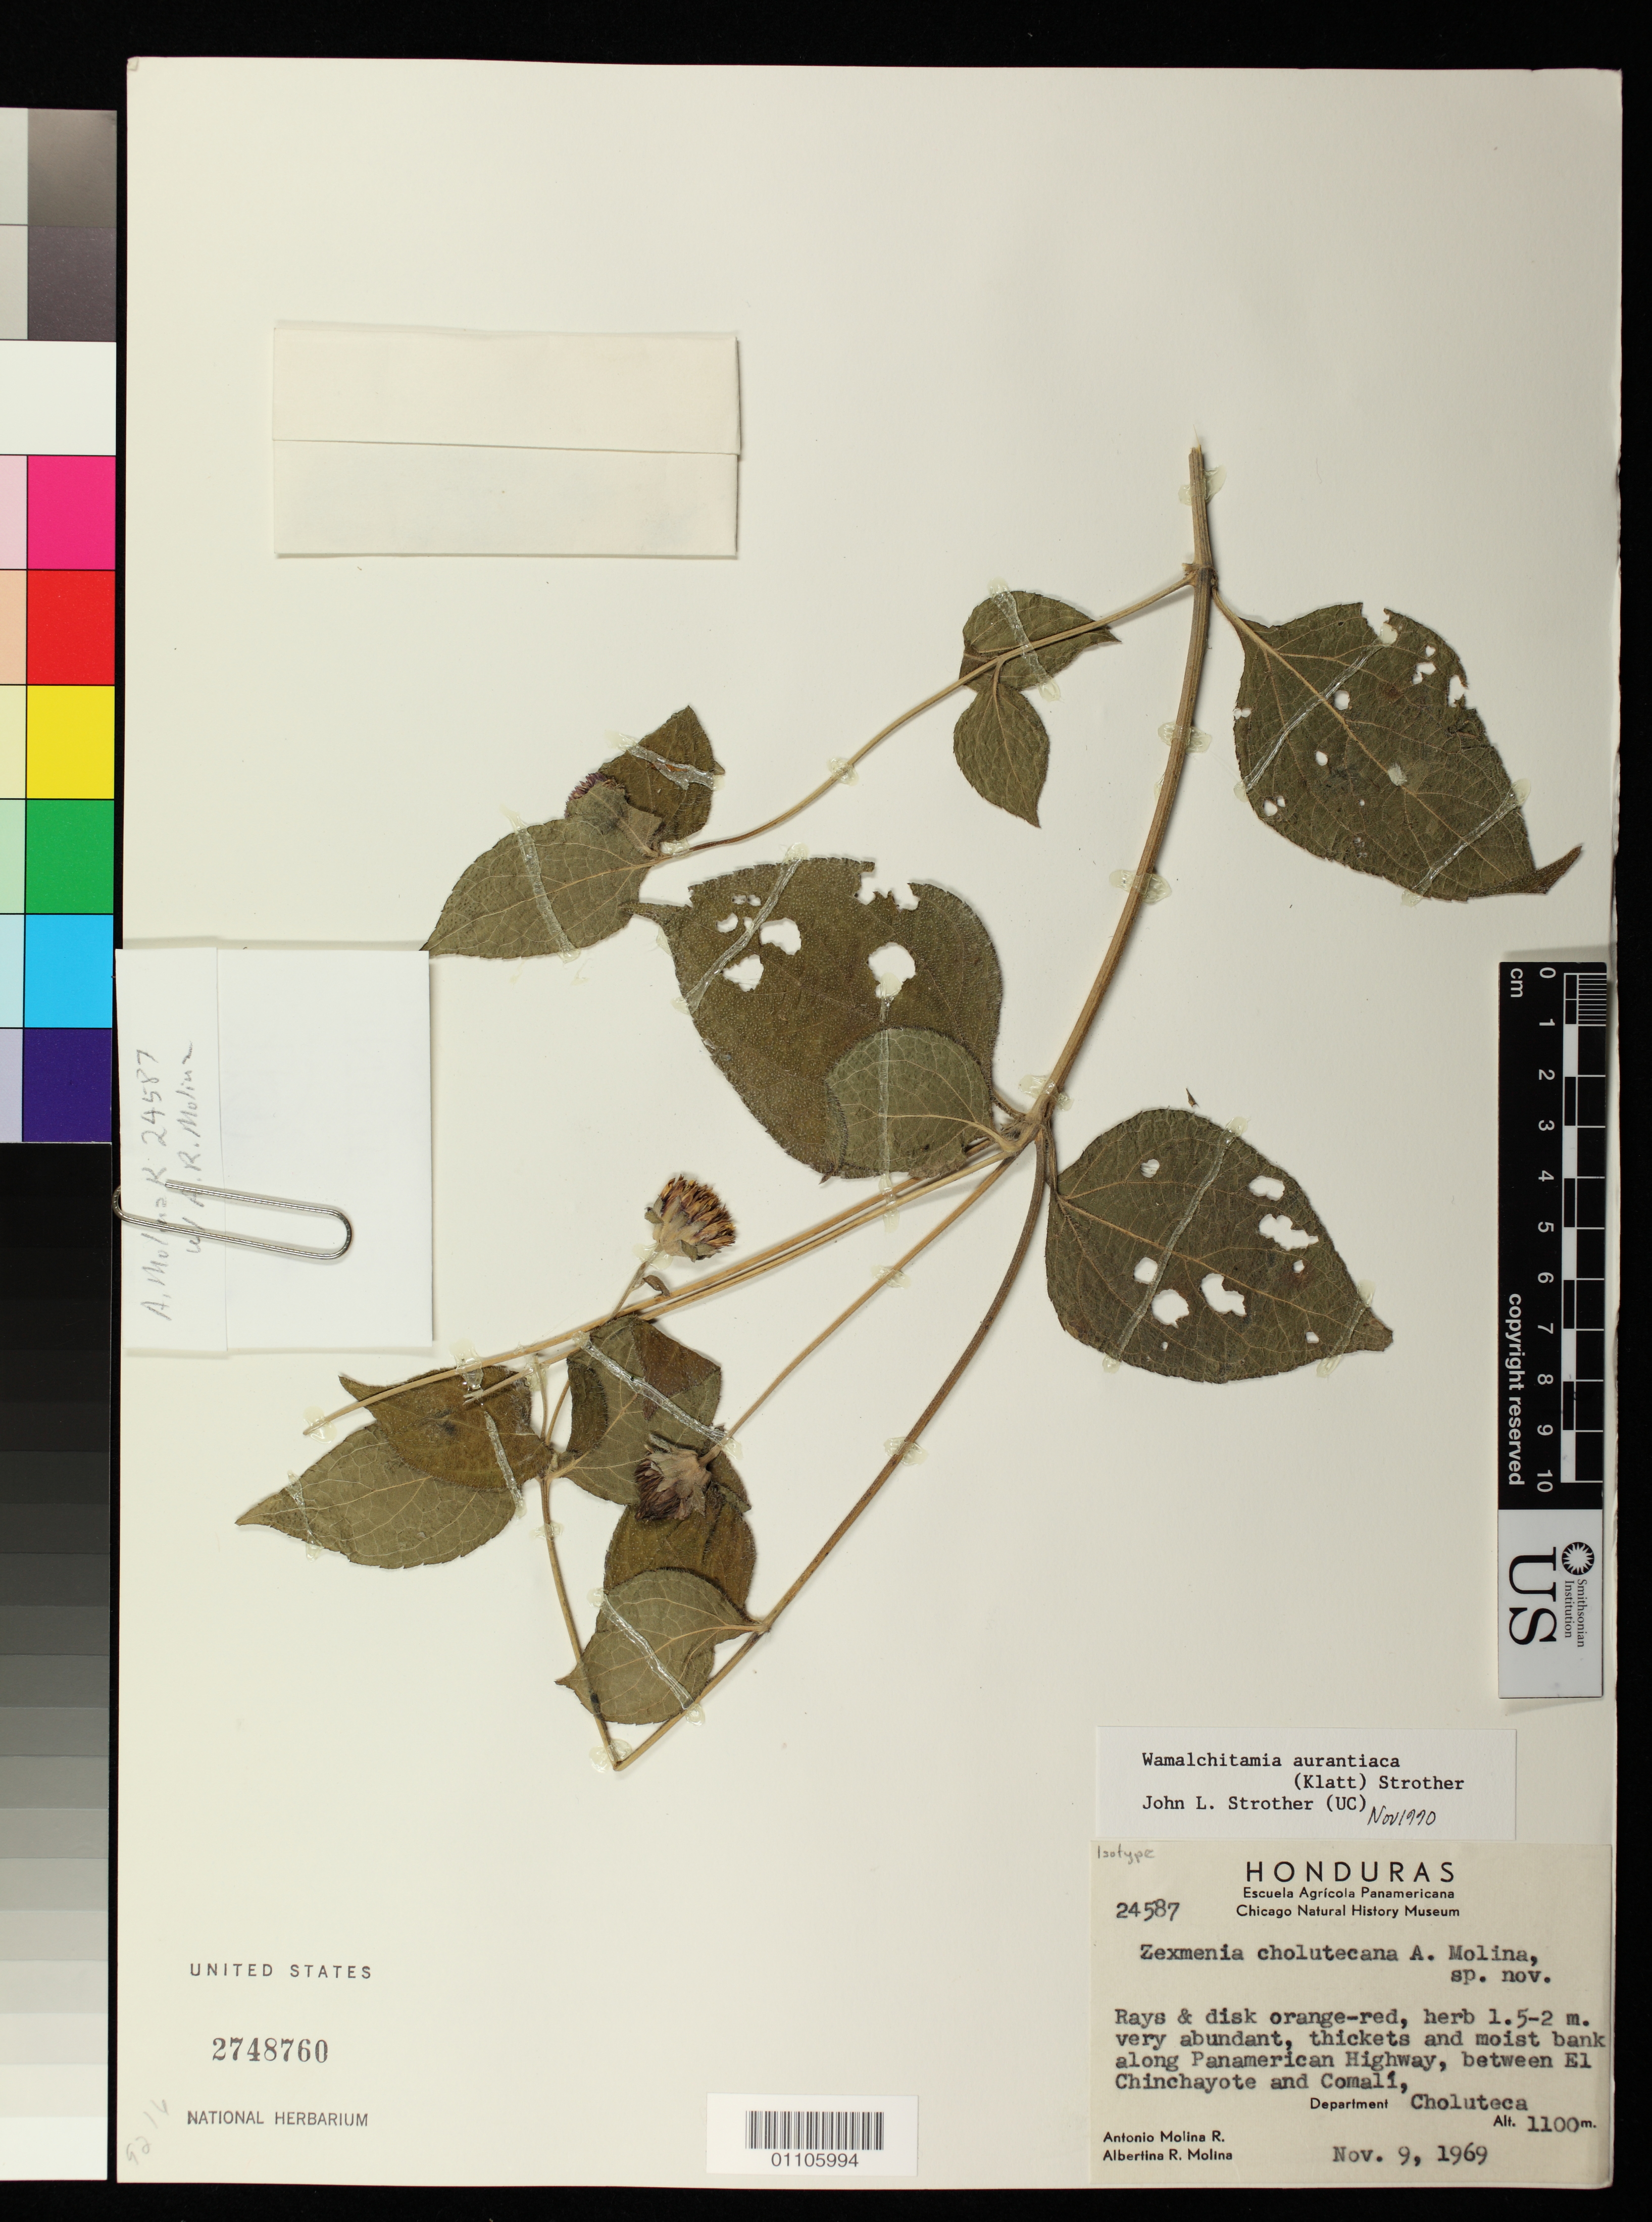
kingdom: Plantae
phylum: Tracheophyta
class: Magnoliopsida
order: Asterales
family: Asteraceae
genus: Zexmenia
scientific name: Zexmenia cholutecana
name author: Ant. Molina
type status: Isotype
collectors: A. Molina R. & A. R. Molina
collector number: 24587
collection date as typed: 09 Nov 1969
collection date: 1969-11-09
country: Honduras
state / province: Choluteca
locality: Panamerican highway between El Chinchayote and Comali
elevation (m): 1100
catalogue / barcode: US 2748760